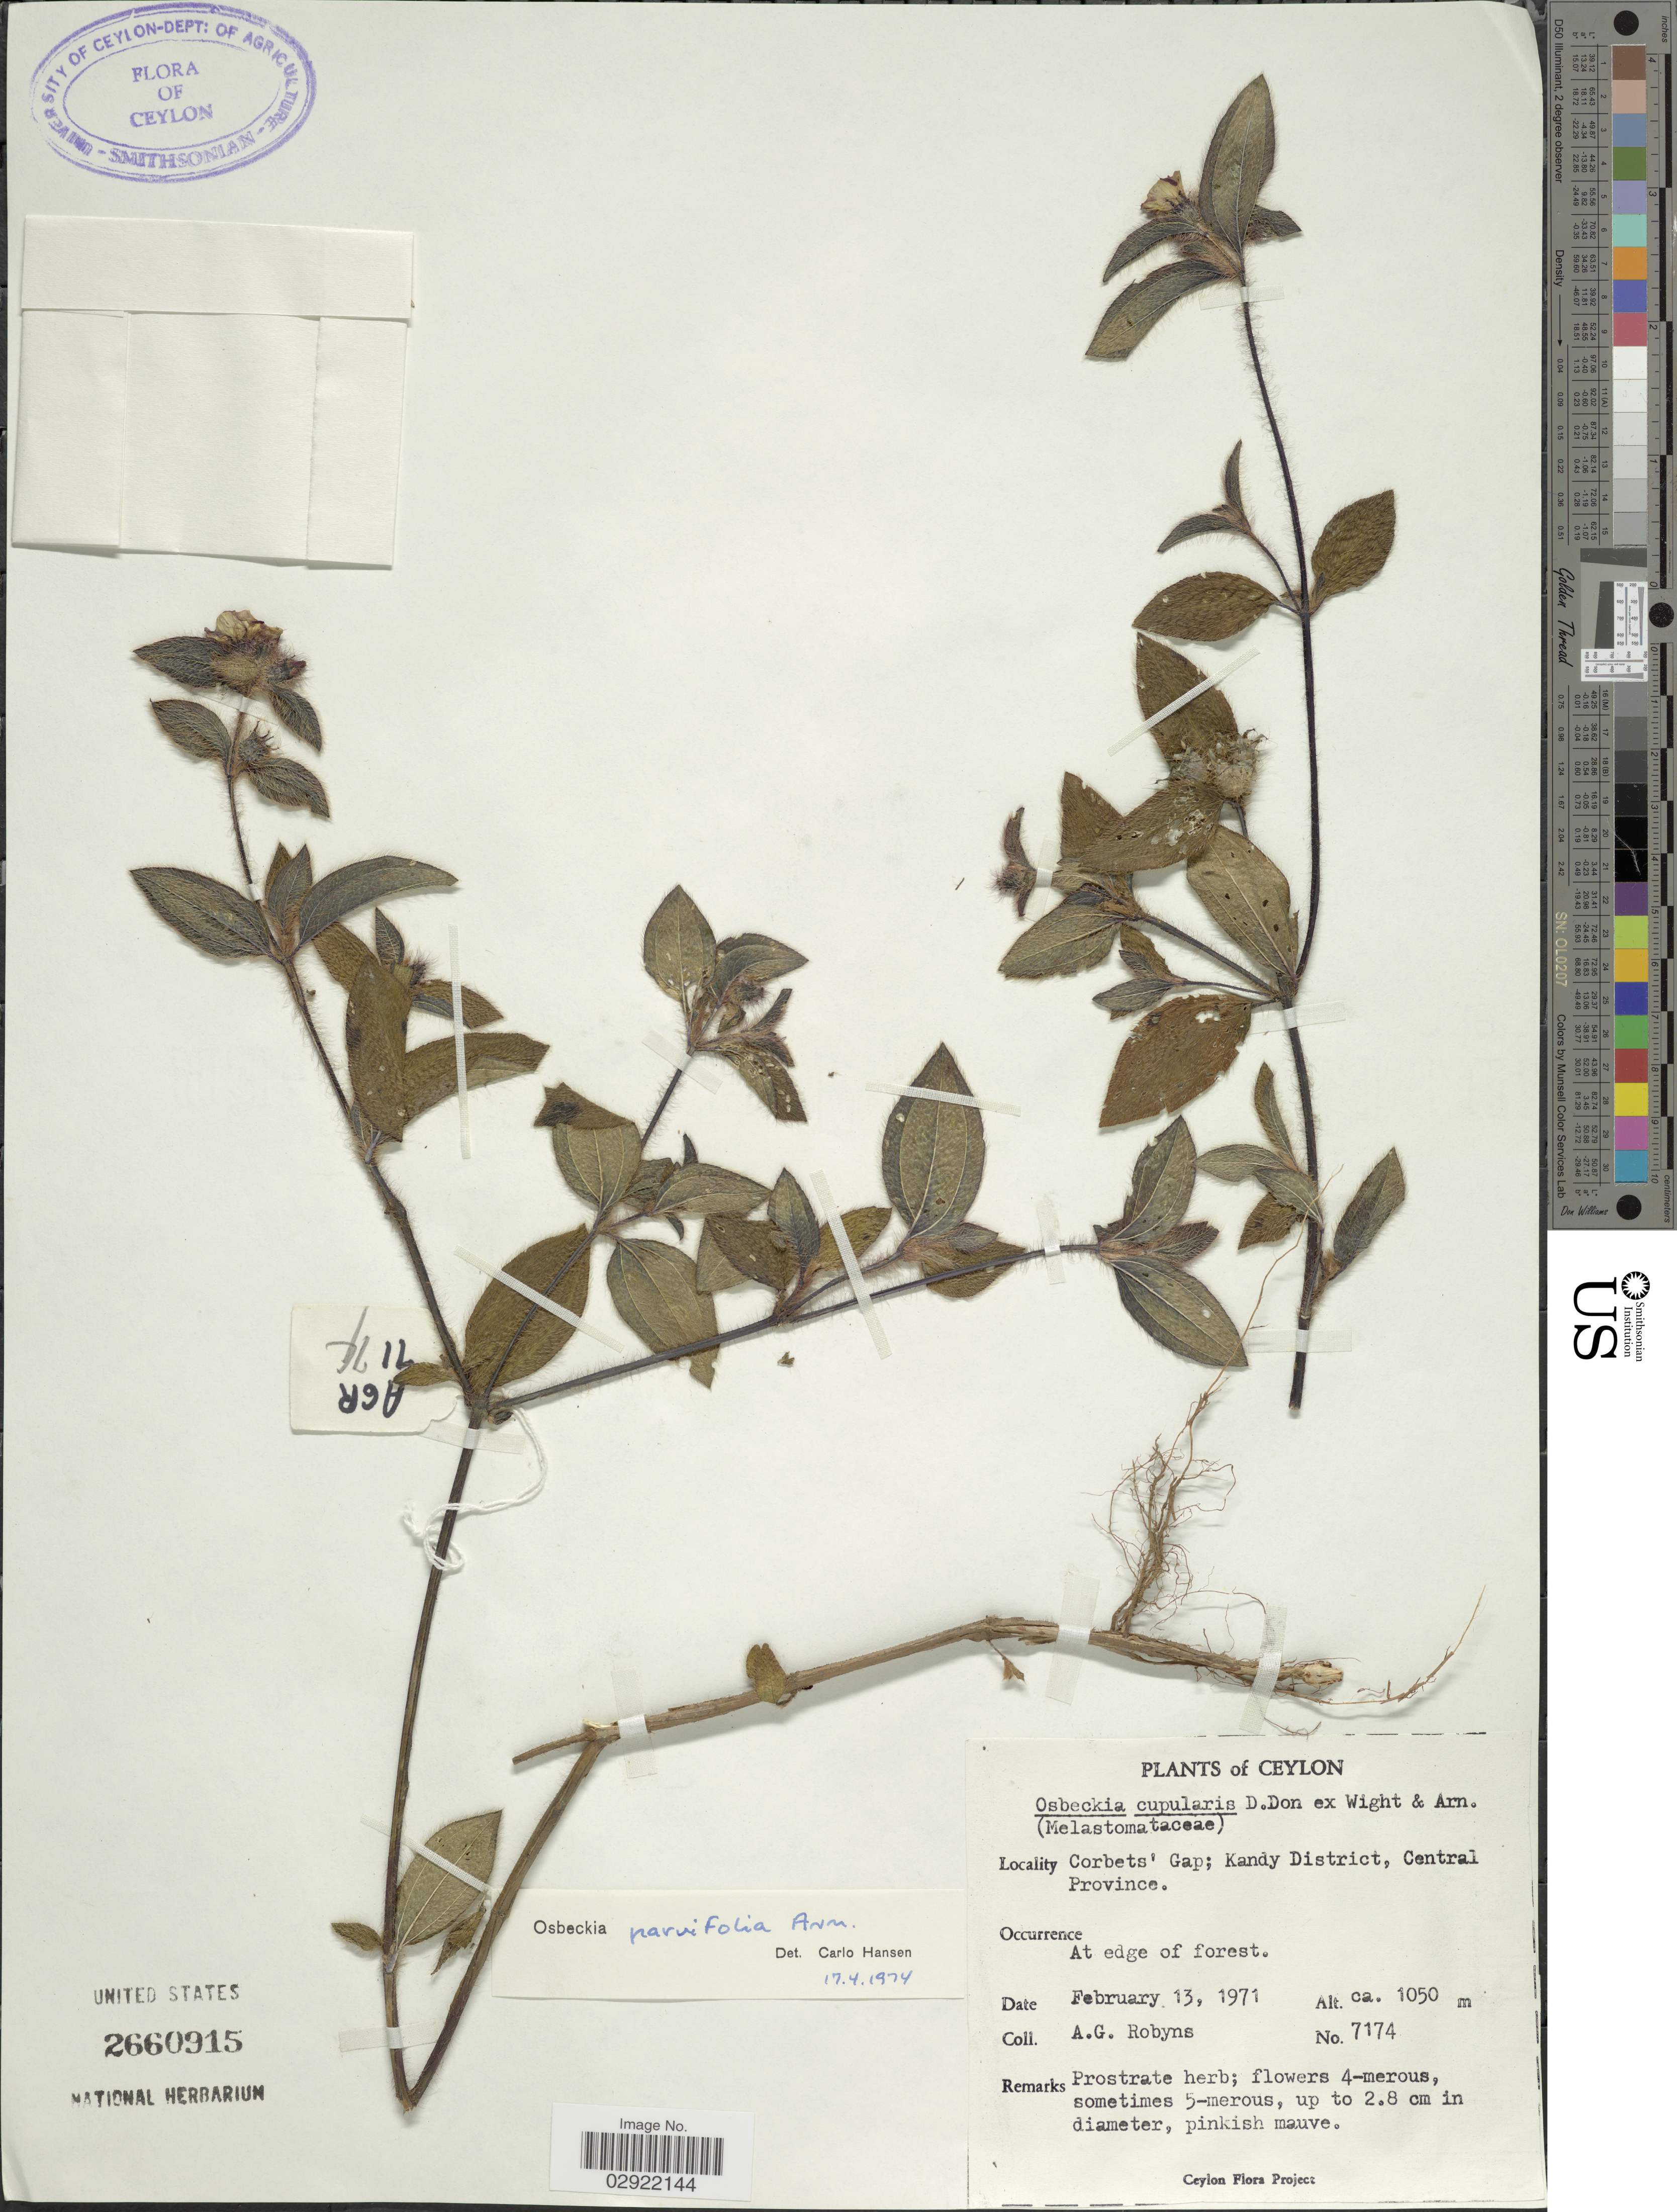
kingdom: Plantae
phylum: Tracheophyta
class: Magnoliopsida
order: Myrtales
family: Melastomataceae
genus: Osbeckia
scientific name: Osbeckia parvifolia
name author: Arn.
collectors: A. Robyns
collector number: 7174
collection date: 1971-02-13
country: Sri Lanka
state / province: Central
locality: Ceylon. Corbets' Gap; Kandy District.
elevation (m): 1050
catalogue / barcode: US 2660915